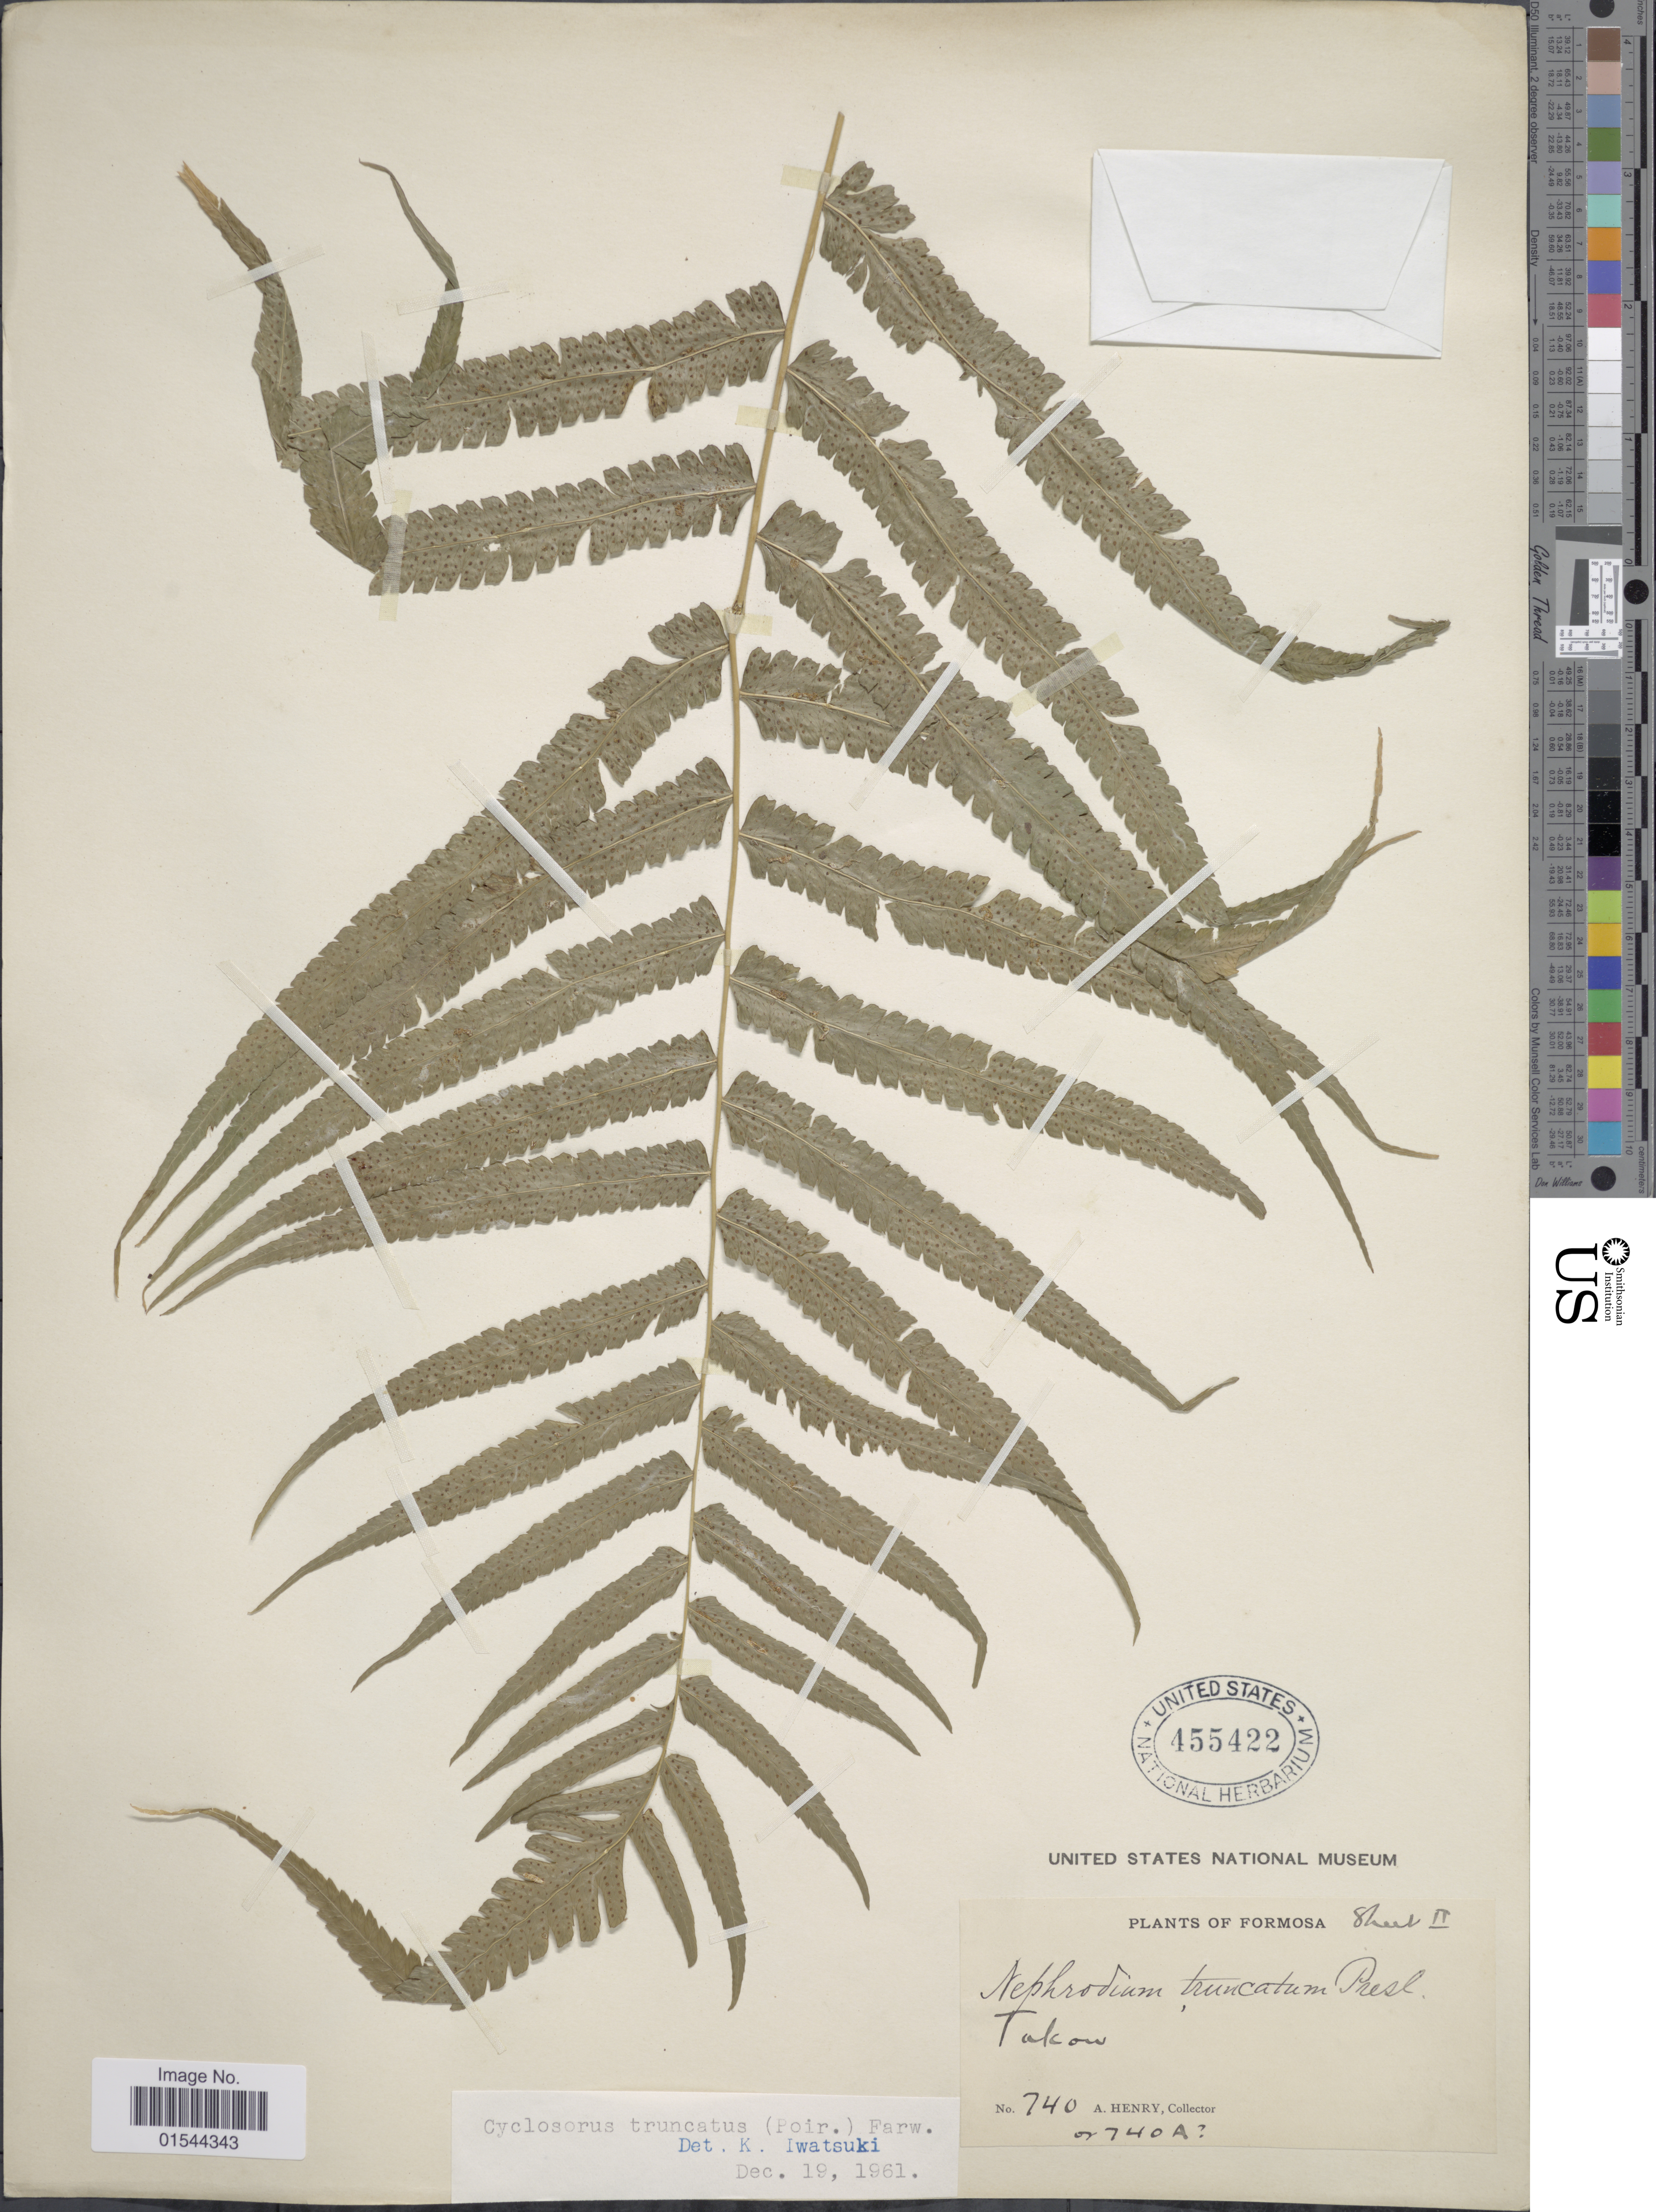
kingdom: Plantae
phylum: Tracheophyta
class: Polypodiopsida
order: Polypodiales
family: Thelypteridaceae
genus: Pneumatopteris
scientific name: Pneumatopteris truncata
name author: (Poir.) Holttum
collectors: A. Henry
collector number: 740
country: Taiwan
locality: Takow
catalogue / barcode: US 455422